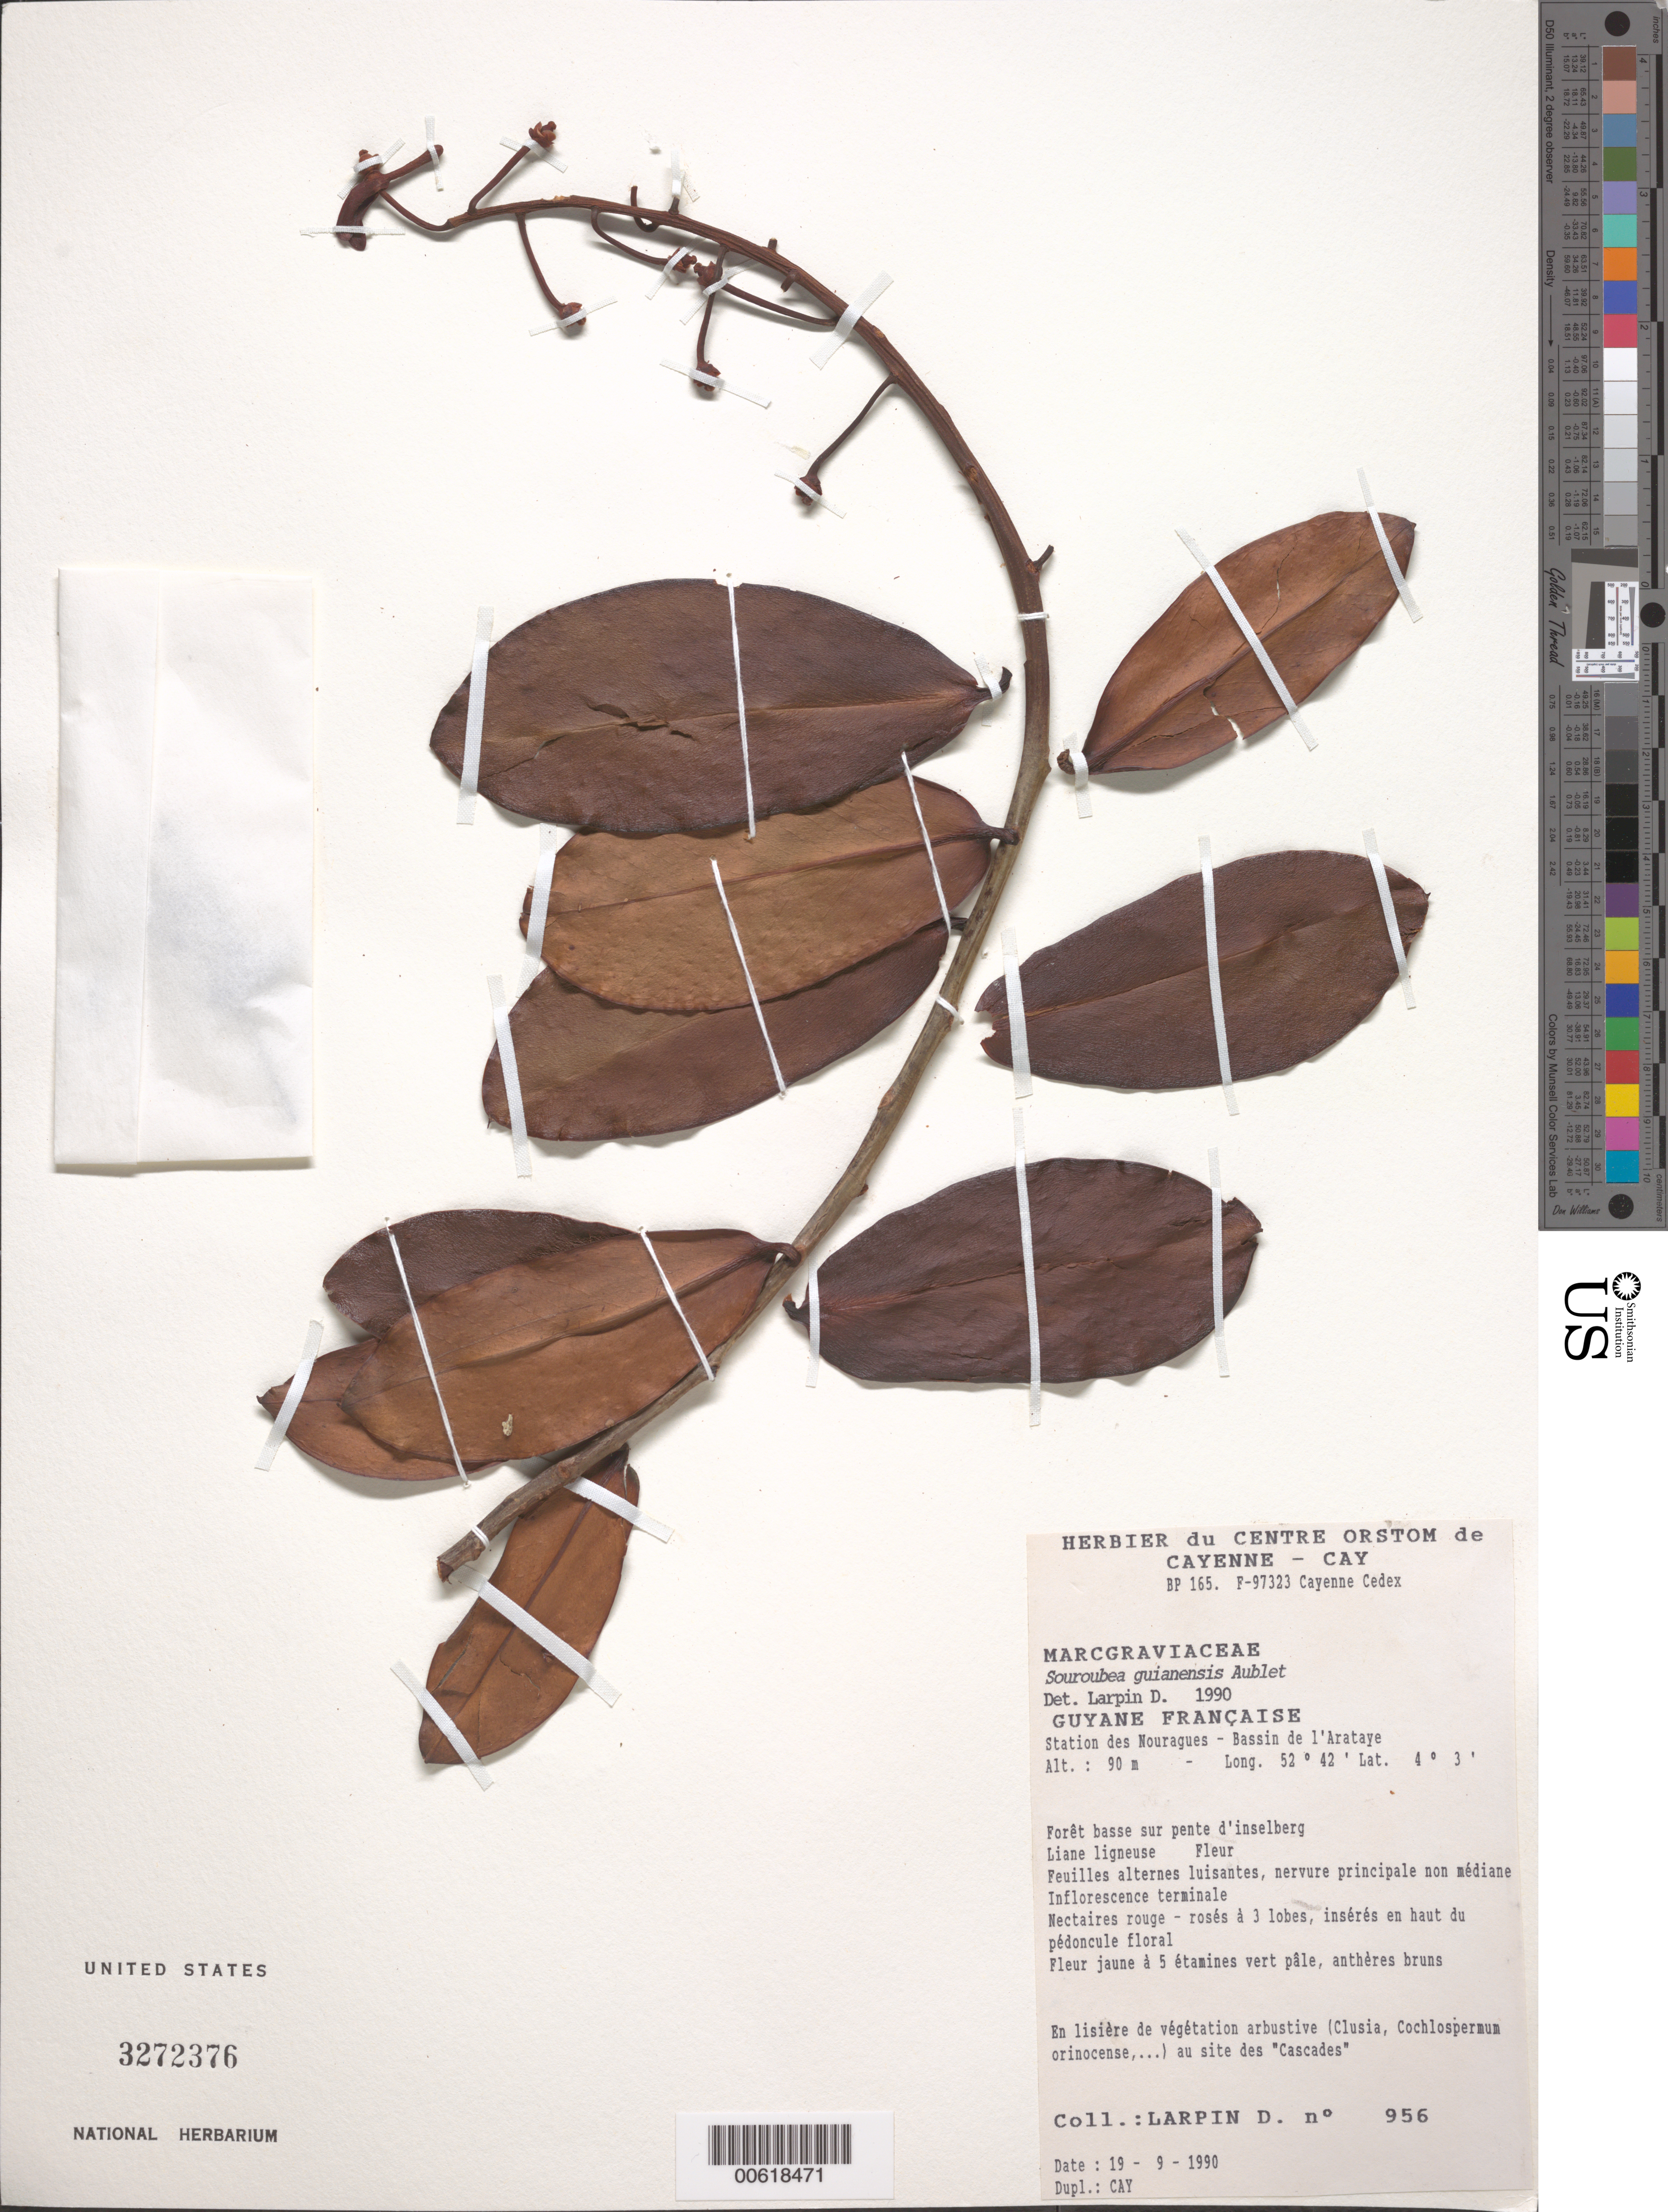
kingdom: Plantae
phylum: Tracheophyta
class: Magnoliopsida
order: Ericales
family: Marcgraviaceae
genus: Souroubea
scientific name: Souroubea guianensis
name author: Aubl.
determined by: Larpin, D.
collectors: D. Larpin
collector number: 956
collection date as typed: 19-Sep-90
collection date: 1990-09-19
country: French Guiana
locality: Station des Nouragues, Bassin de l'Approuague, Arataye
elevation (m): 90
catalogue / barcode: US 3272376